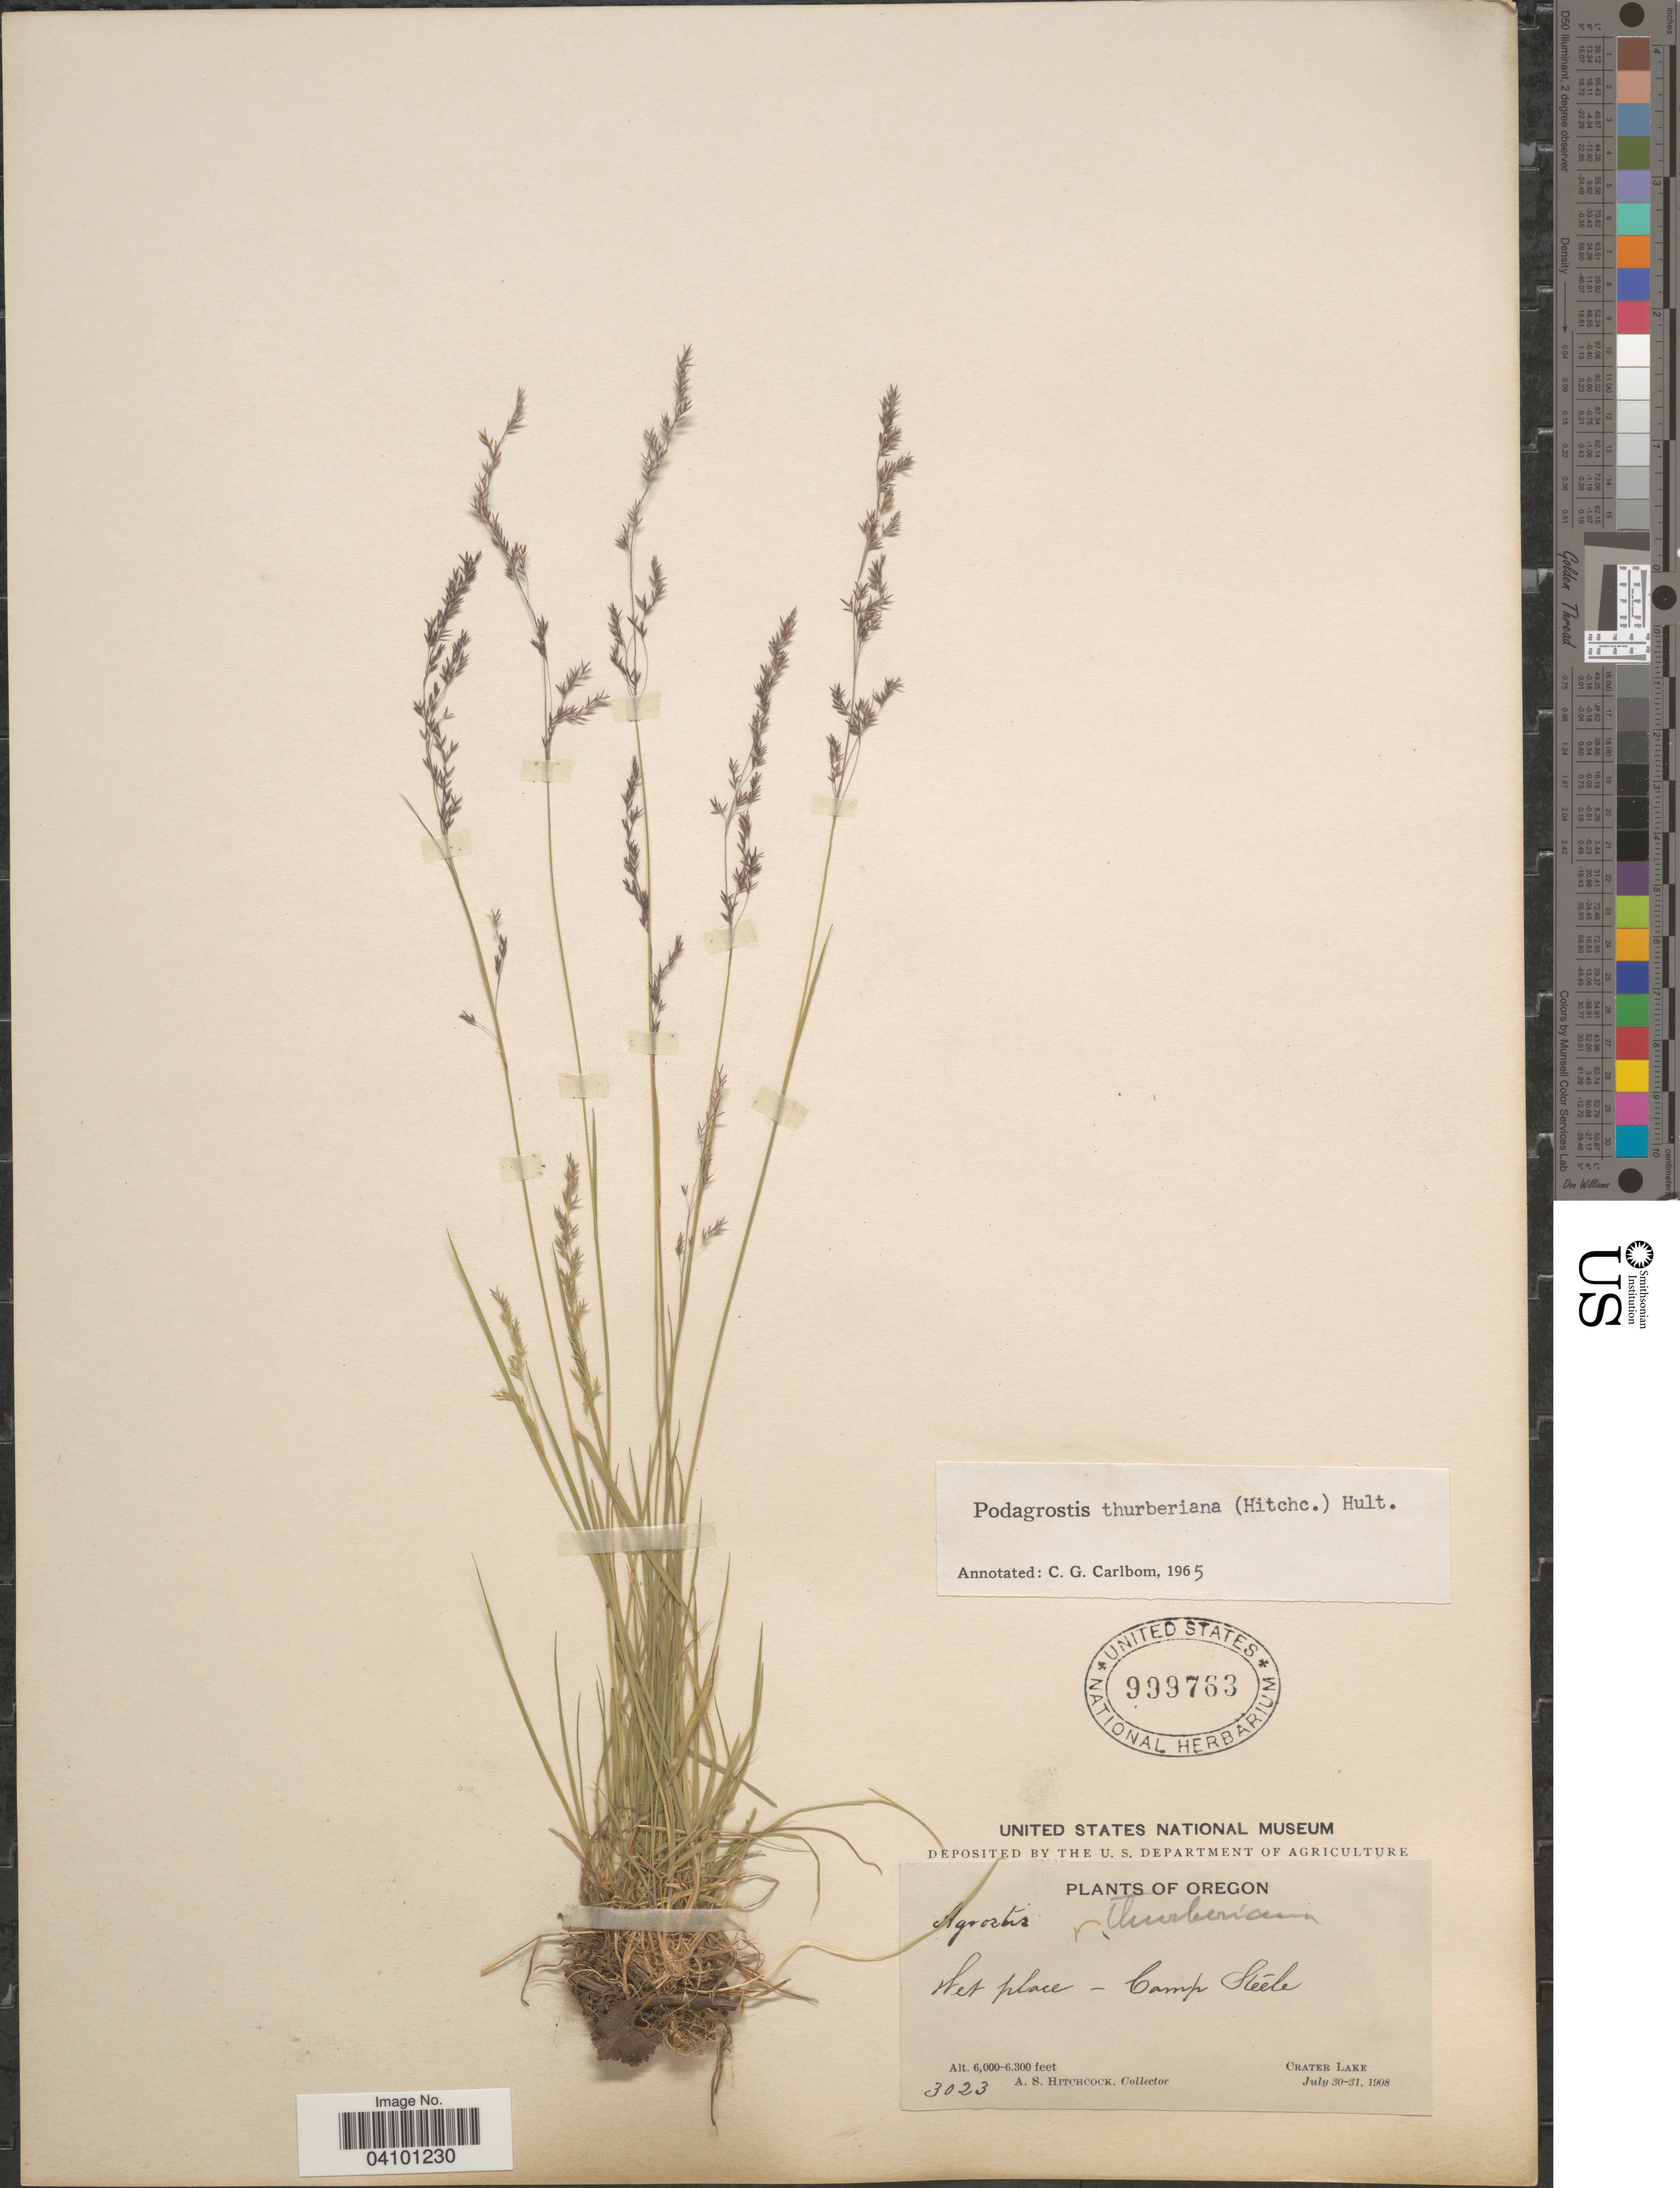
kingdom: Plantae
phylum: Tracheophyta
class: Liliopsida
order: Poales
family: Poaceae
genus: Podagrostis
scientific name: Podagrostis thurberiana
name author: Hitchc.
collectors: A. S. Hitchcock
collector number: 3023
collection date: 1908-07-30/1908-07-31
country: United States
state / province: Oregon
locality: Camp Steele. Crater Lake.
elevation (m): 1829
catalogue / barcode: US 999763